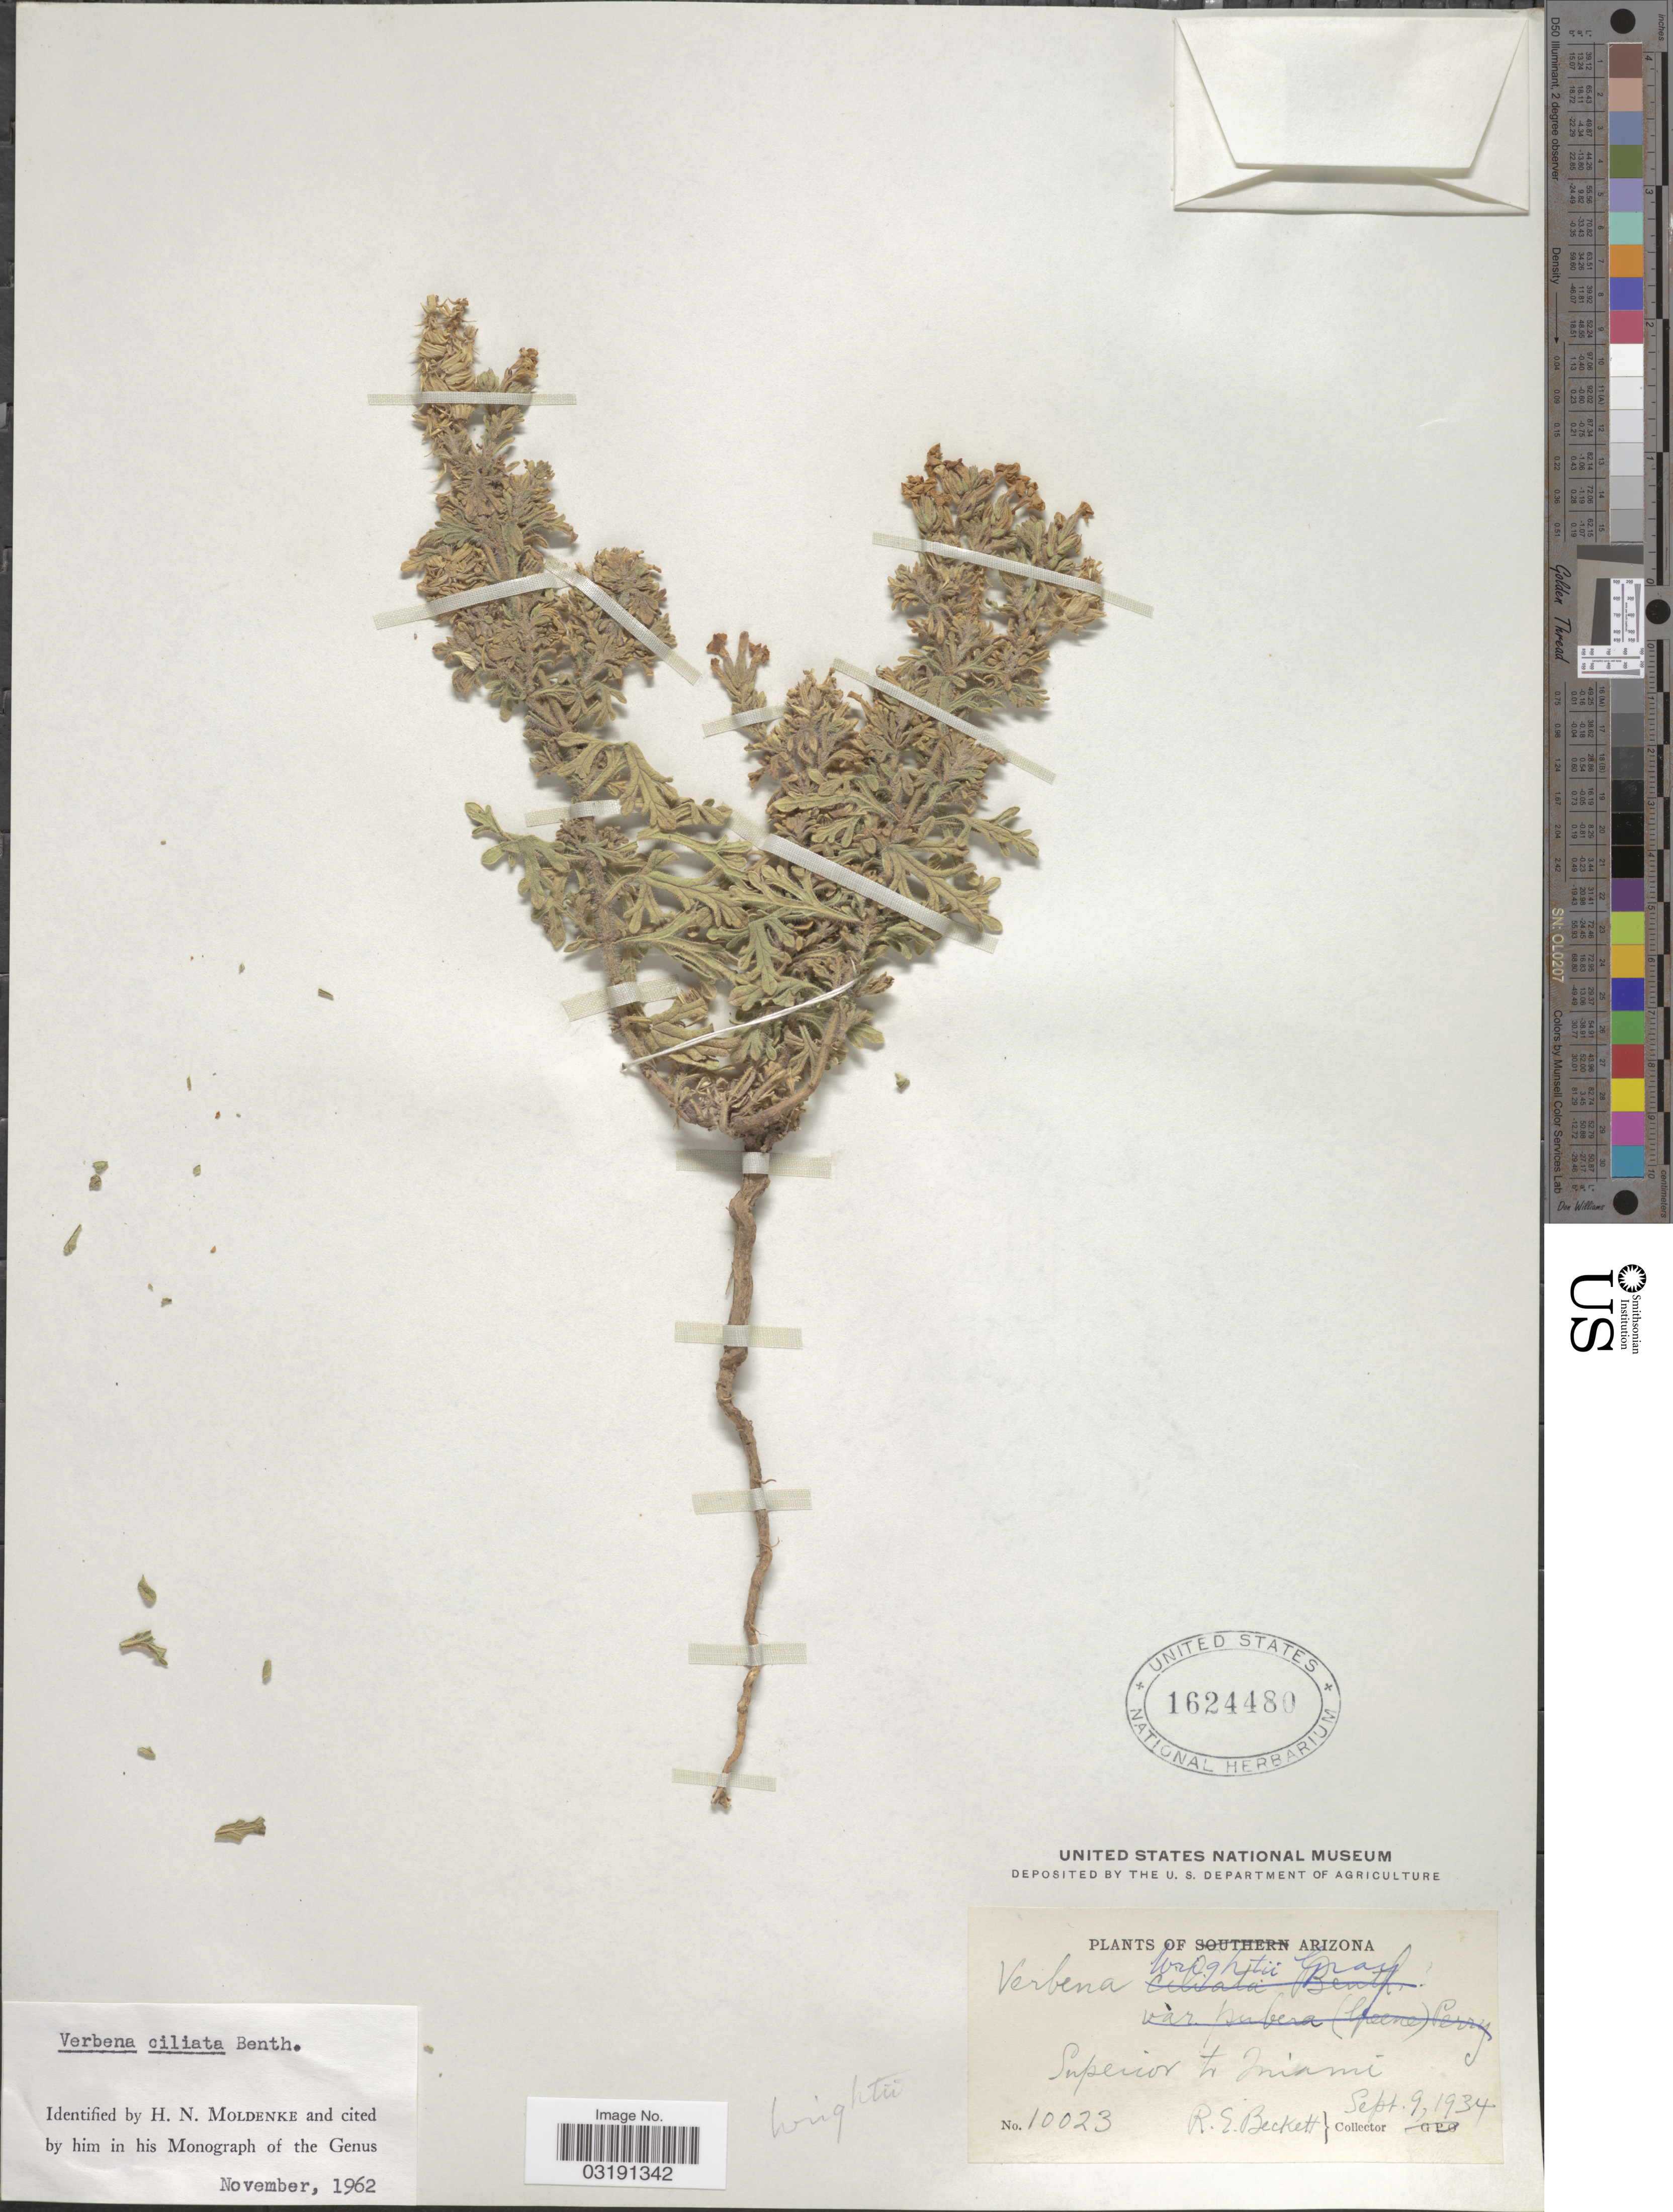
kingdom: Plantae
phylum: Tracheophyta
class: Magnoliopsida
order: Lamiales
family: Verbenaceae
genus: Verbena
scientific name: Verbena ciliata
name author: Benth.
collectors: R. Beckett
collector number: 10023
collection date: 1934-09-09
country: United States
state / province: Arizona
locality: Superior to Miami.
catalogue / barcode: US 1624480